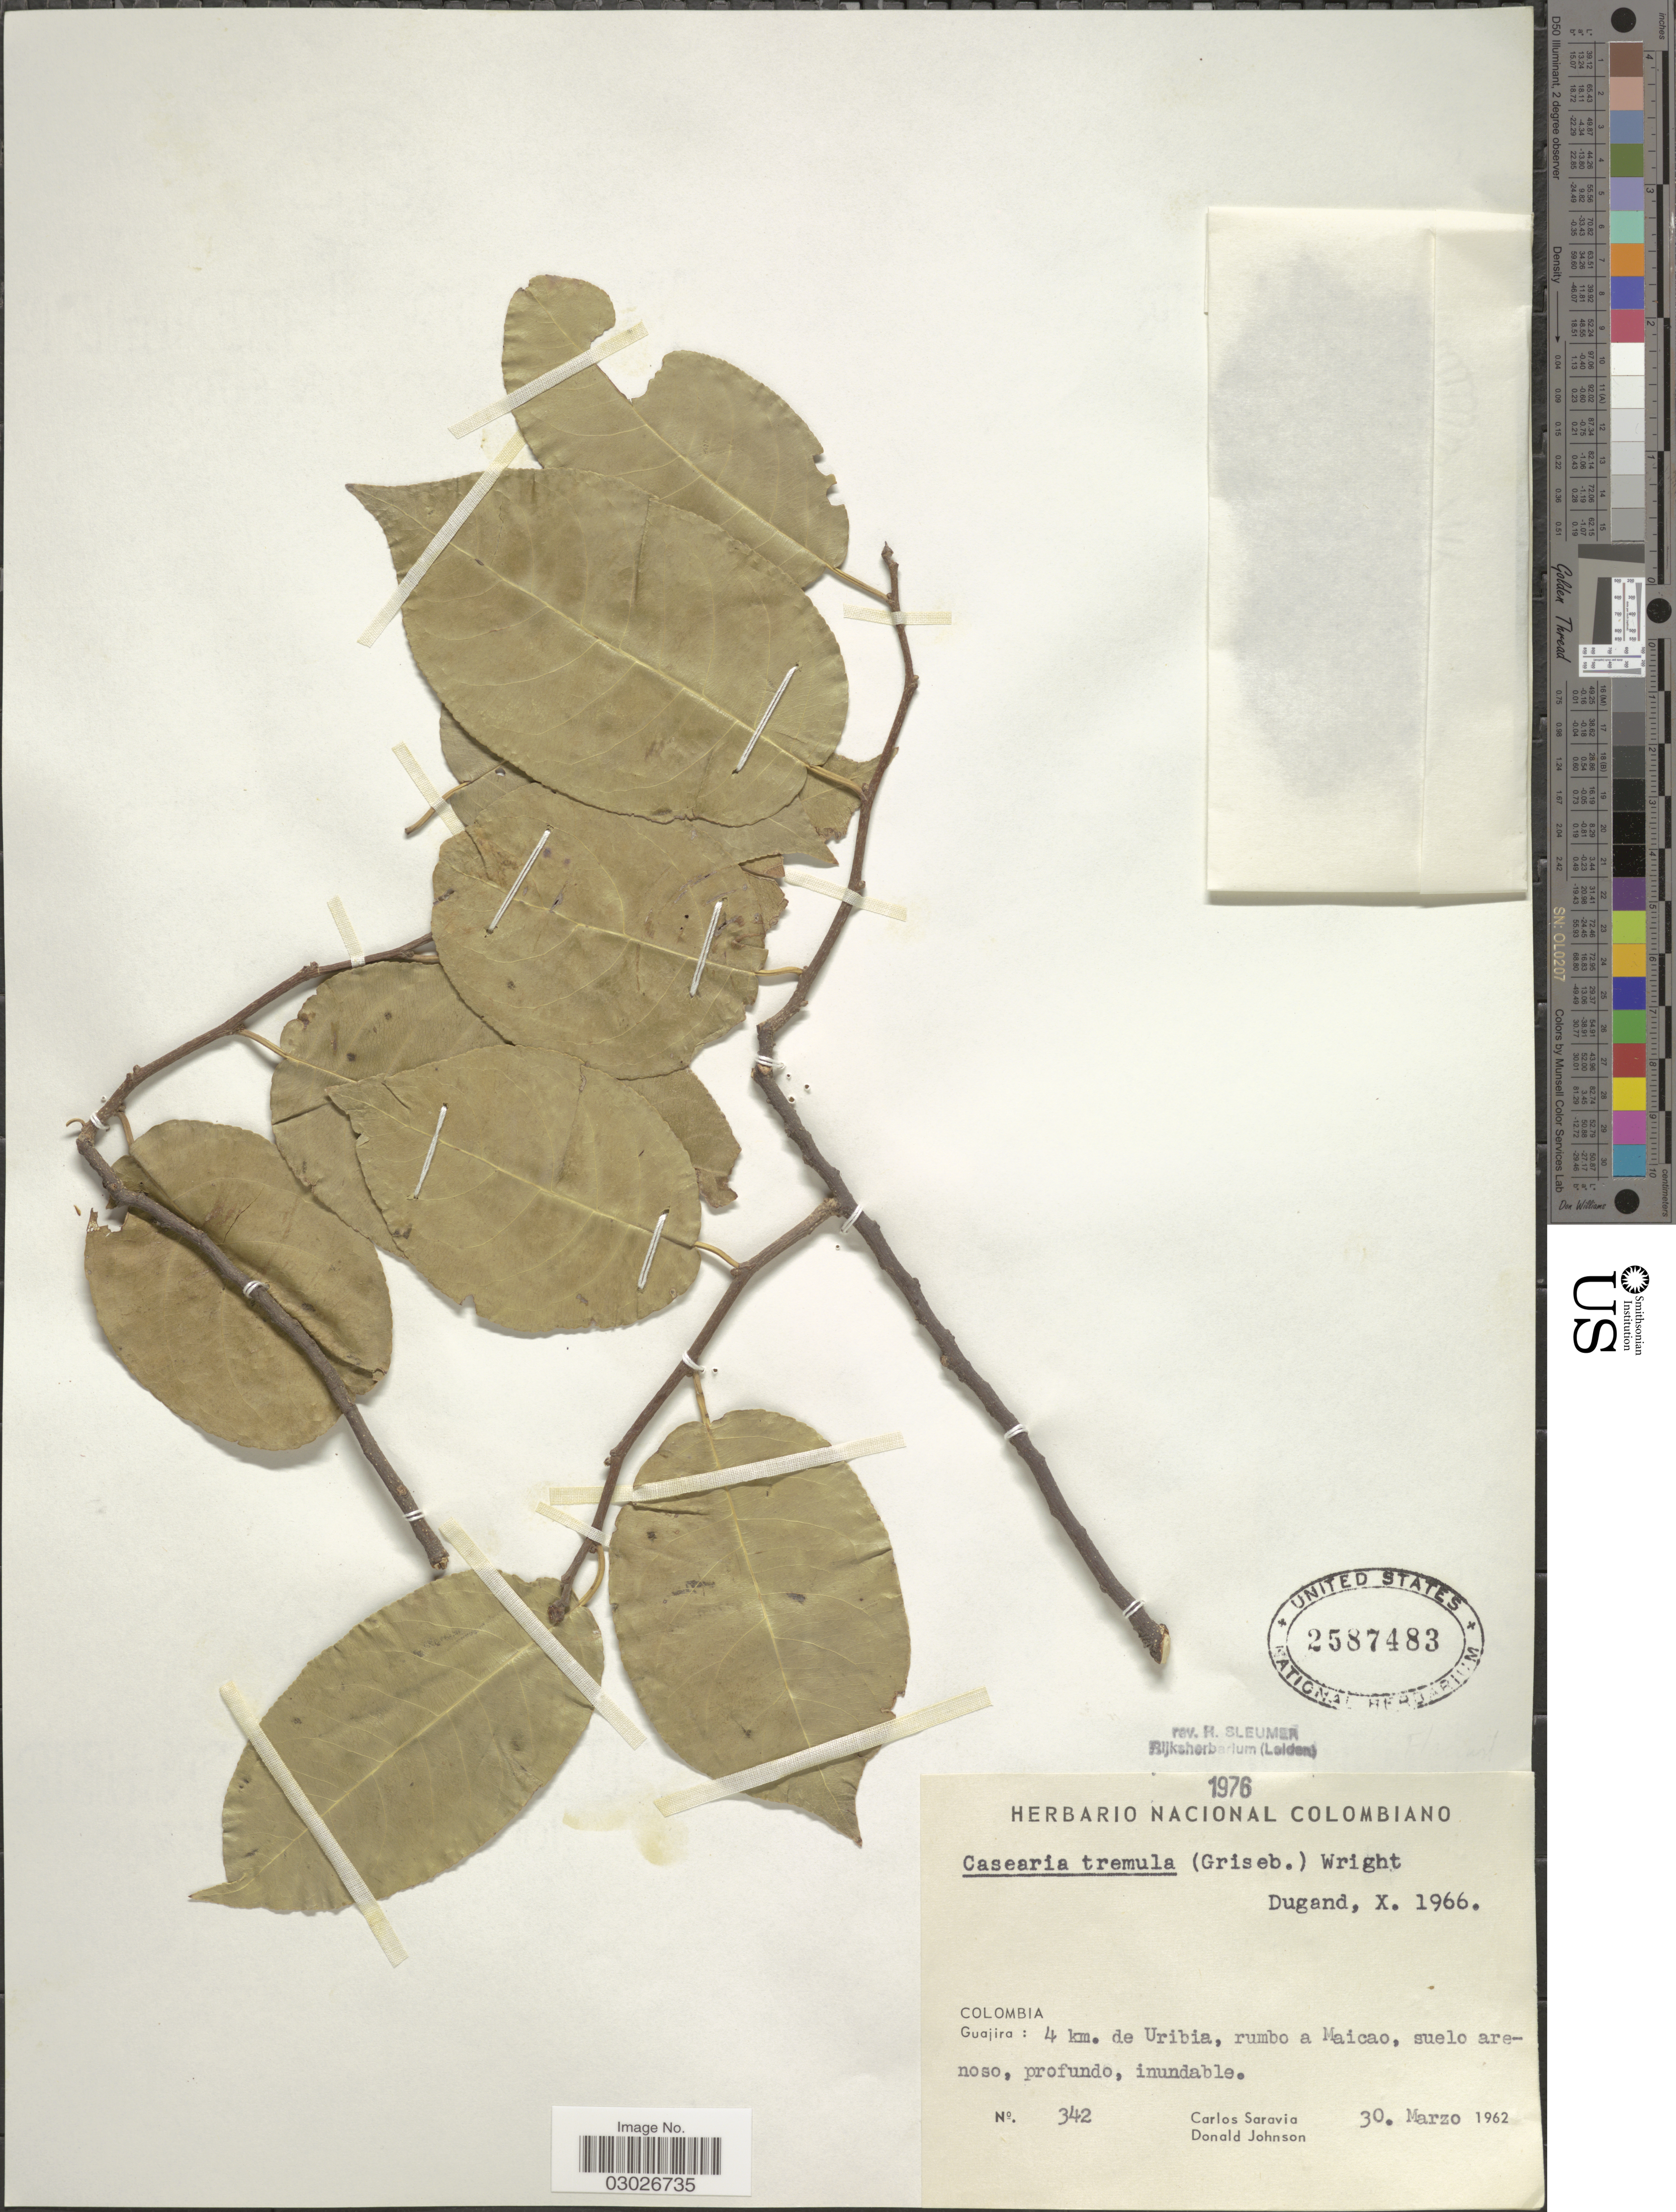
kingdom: Plantae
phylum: Tracheophyta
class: Magnoliopsida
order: Malpighiales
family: Salicaceae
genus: Casearia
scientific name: Casearia tremula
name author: (Griseb.) Griseb. ex C. Wright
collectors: C. Saravia & D. Johnson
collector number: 342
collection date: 1962-03-30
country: Colombia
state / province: La Guajira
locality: Guajira: 4 km. de Uribia, rumbo a Maicao, suelo arenoso, profundo, inundable.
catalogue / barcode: US 2587483